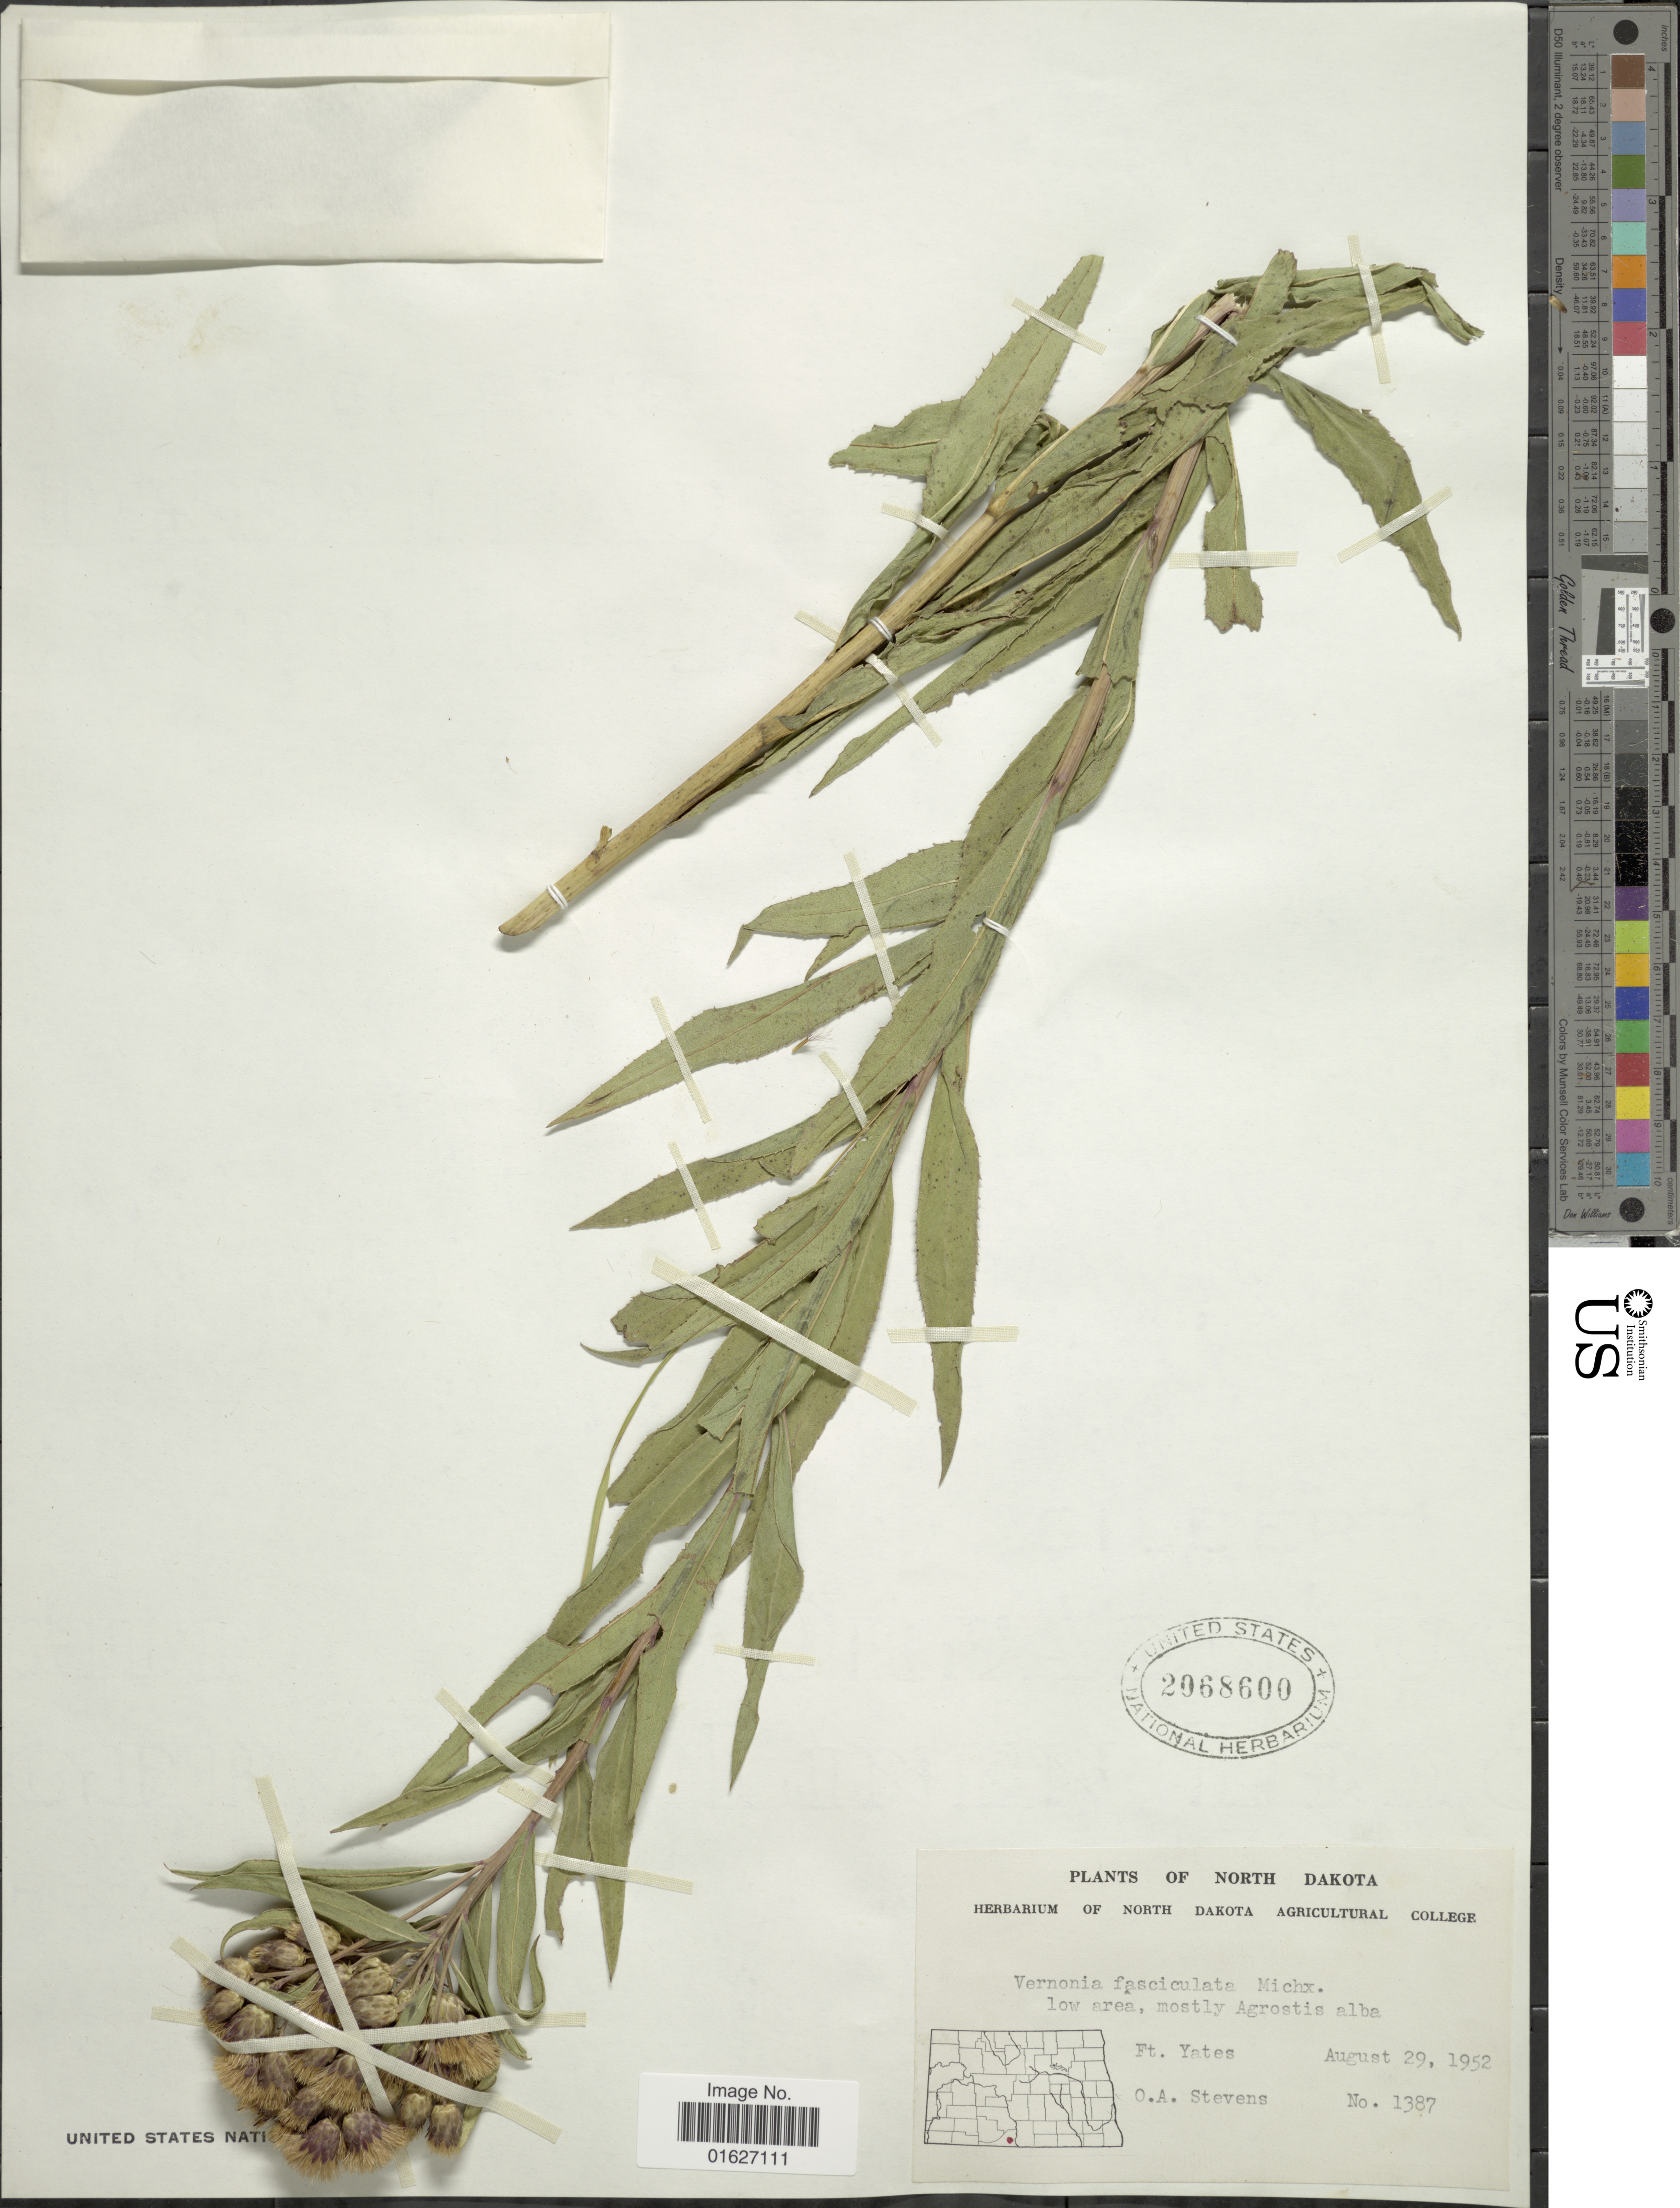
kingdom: Plantae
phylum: Tracheophyta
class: Magnoliopsida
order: Asterales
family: Asteraceae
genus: Vernonia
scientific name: Vernonia fasciculata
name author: Michx.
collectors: O. A. Stevens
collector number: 1387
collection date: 1952-08-29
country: United States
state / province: North Dakota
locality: Ft. Yates.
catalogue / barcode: US 2068600